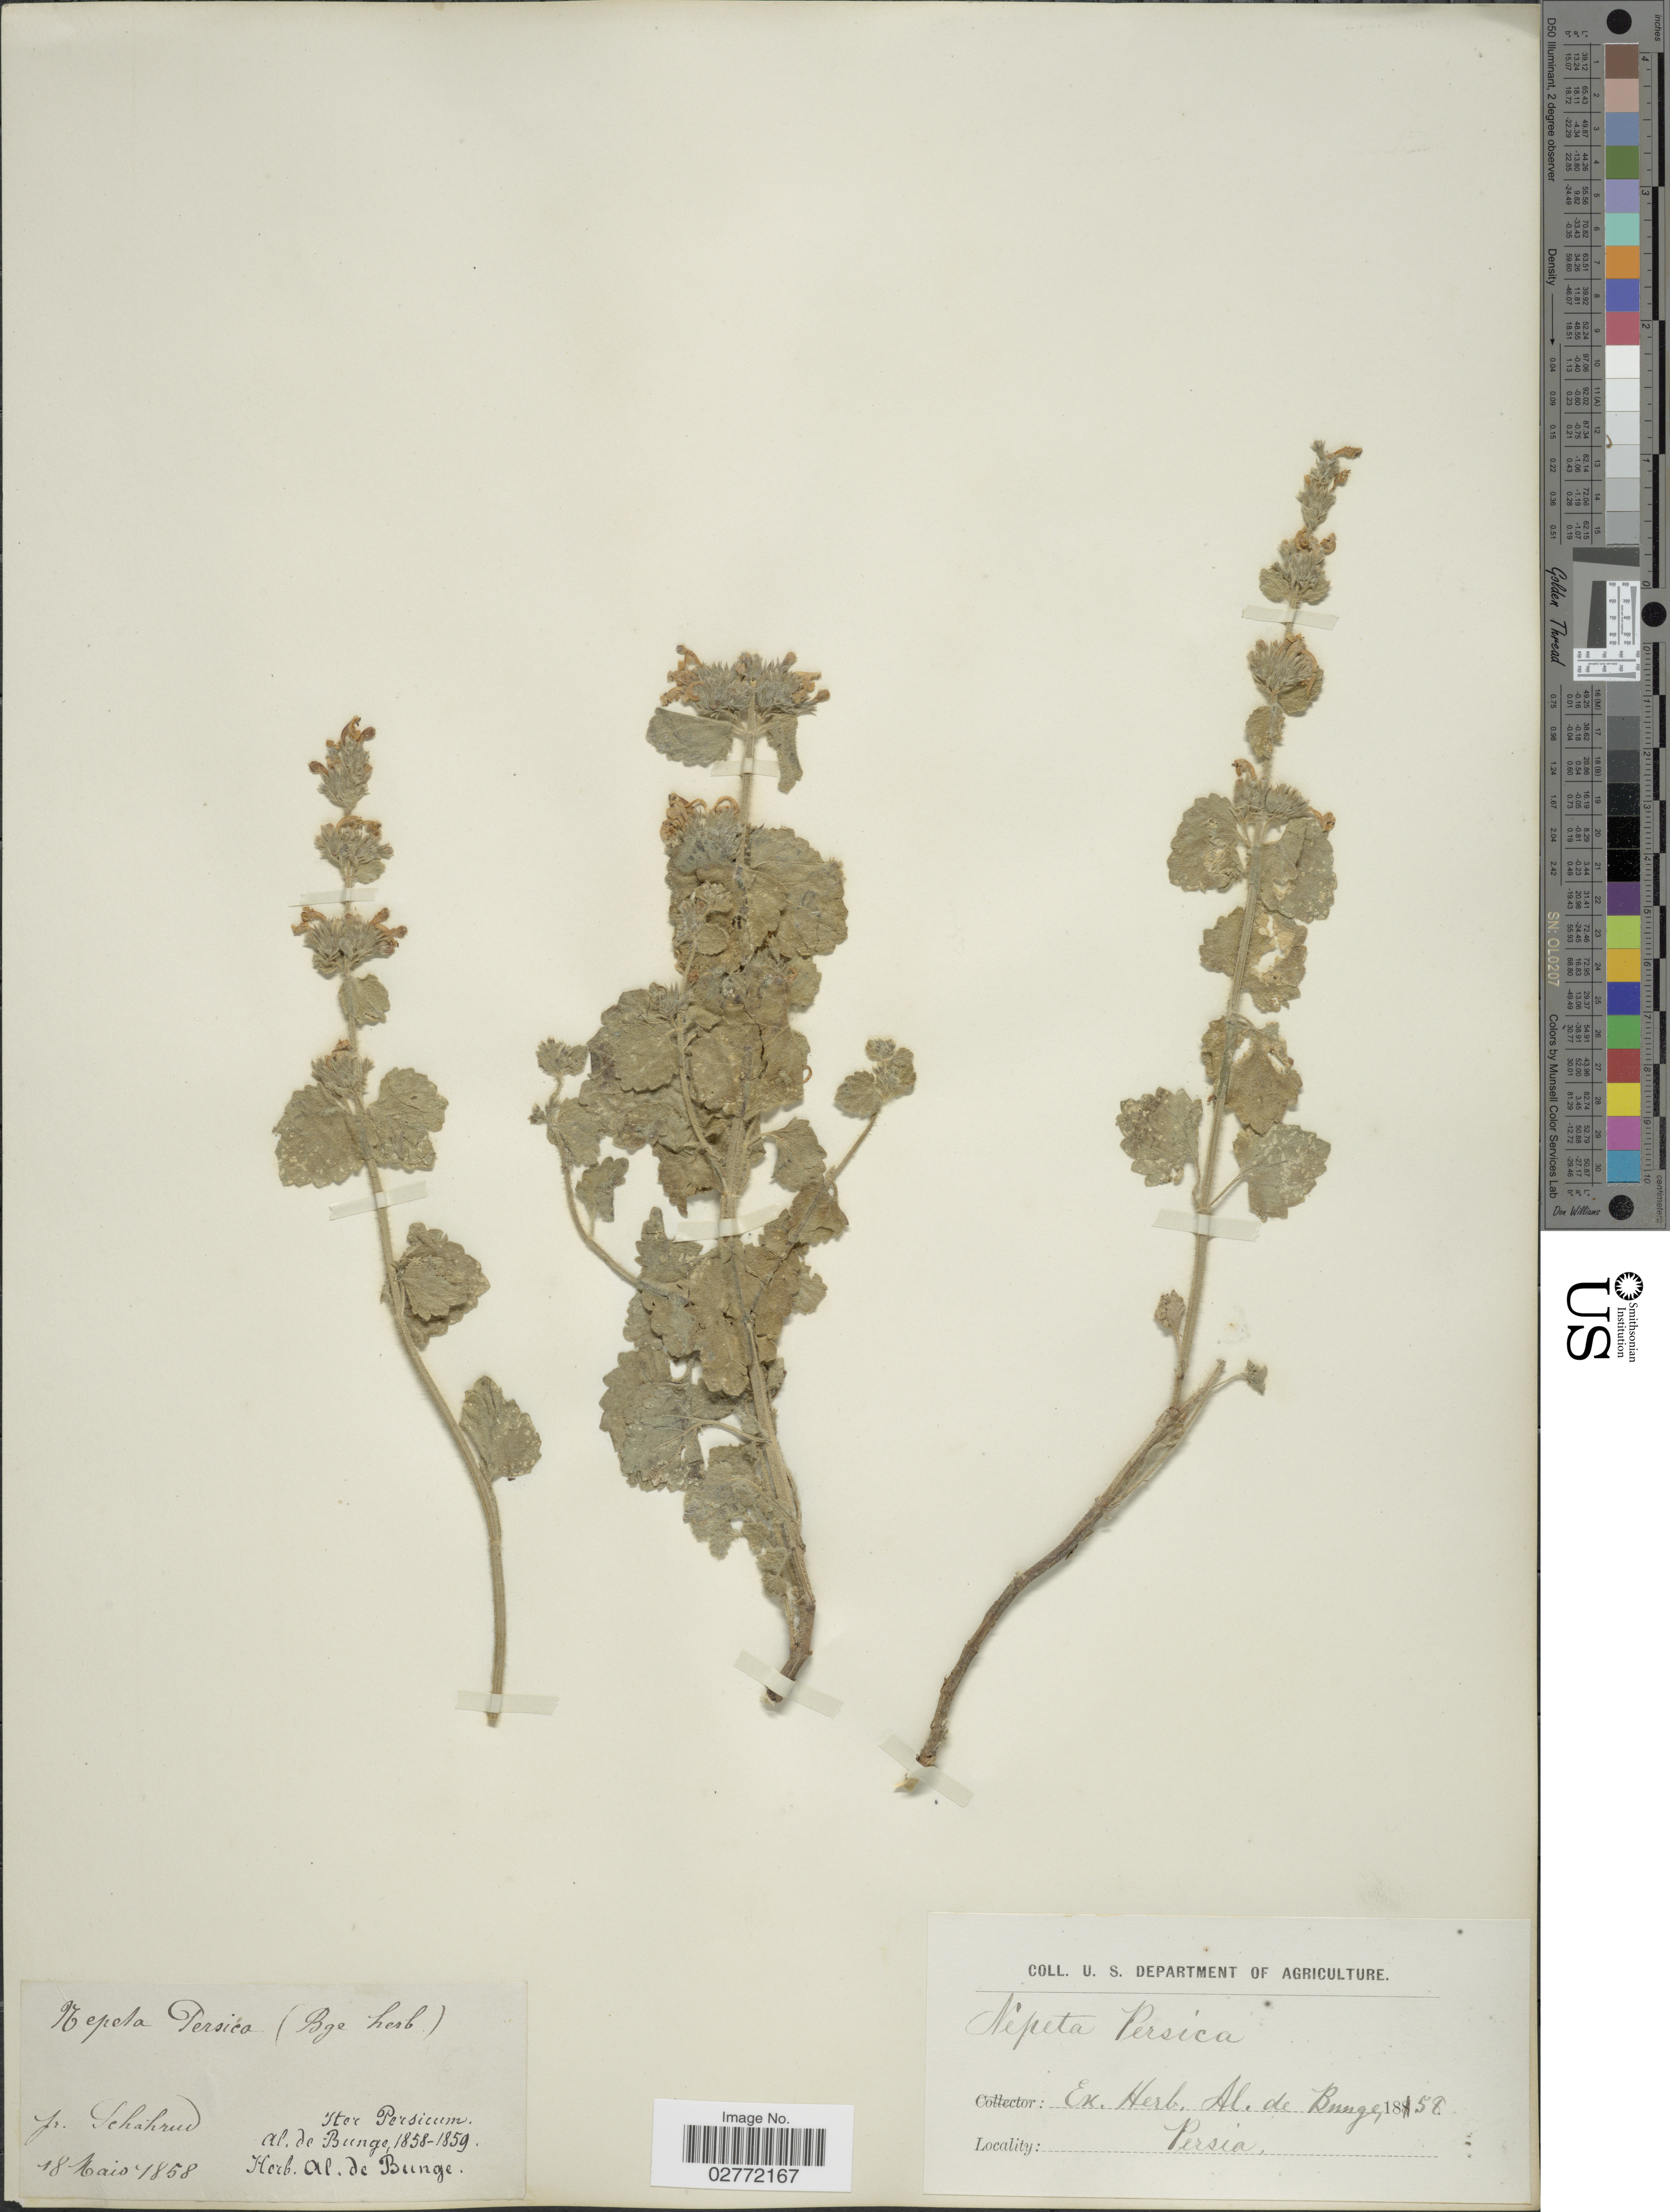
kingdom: Plantae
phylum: Tracheophyta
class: Magnoliopsida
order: Lamiales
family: Lamiaceae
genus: Nepeta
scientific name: Nepeta persica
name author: Boiss.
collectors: A. de Bunge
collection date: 1858-05-18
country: Iran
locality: Pr. Schahrud, Persicum.